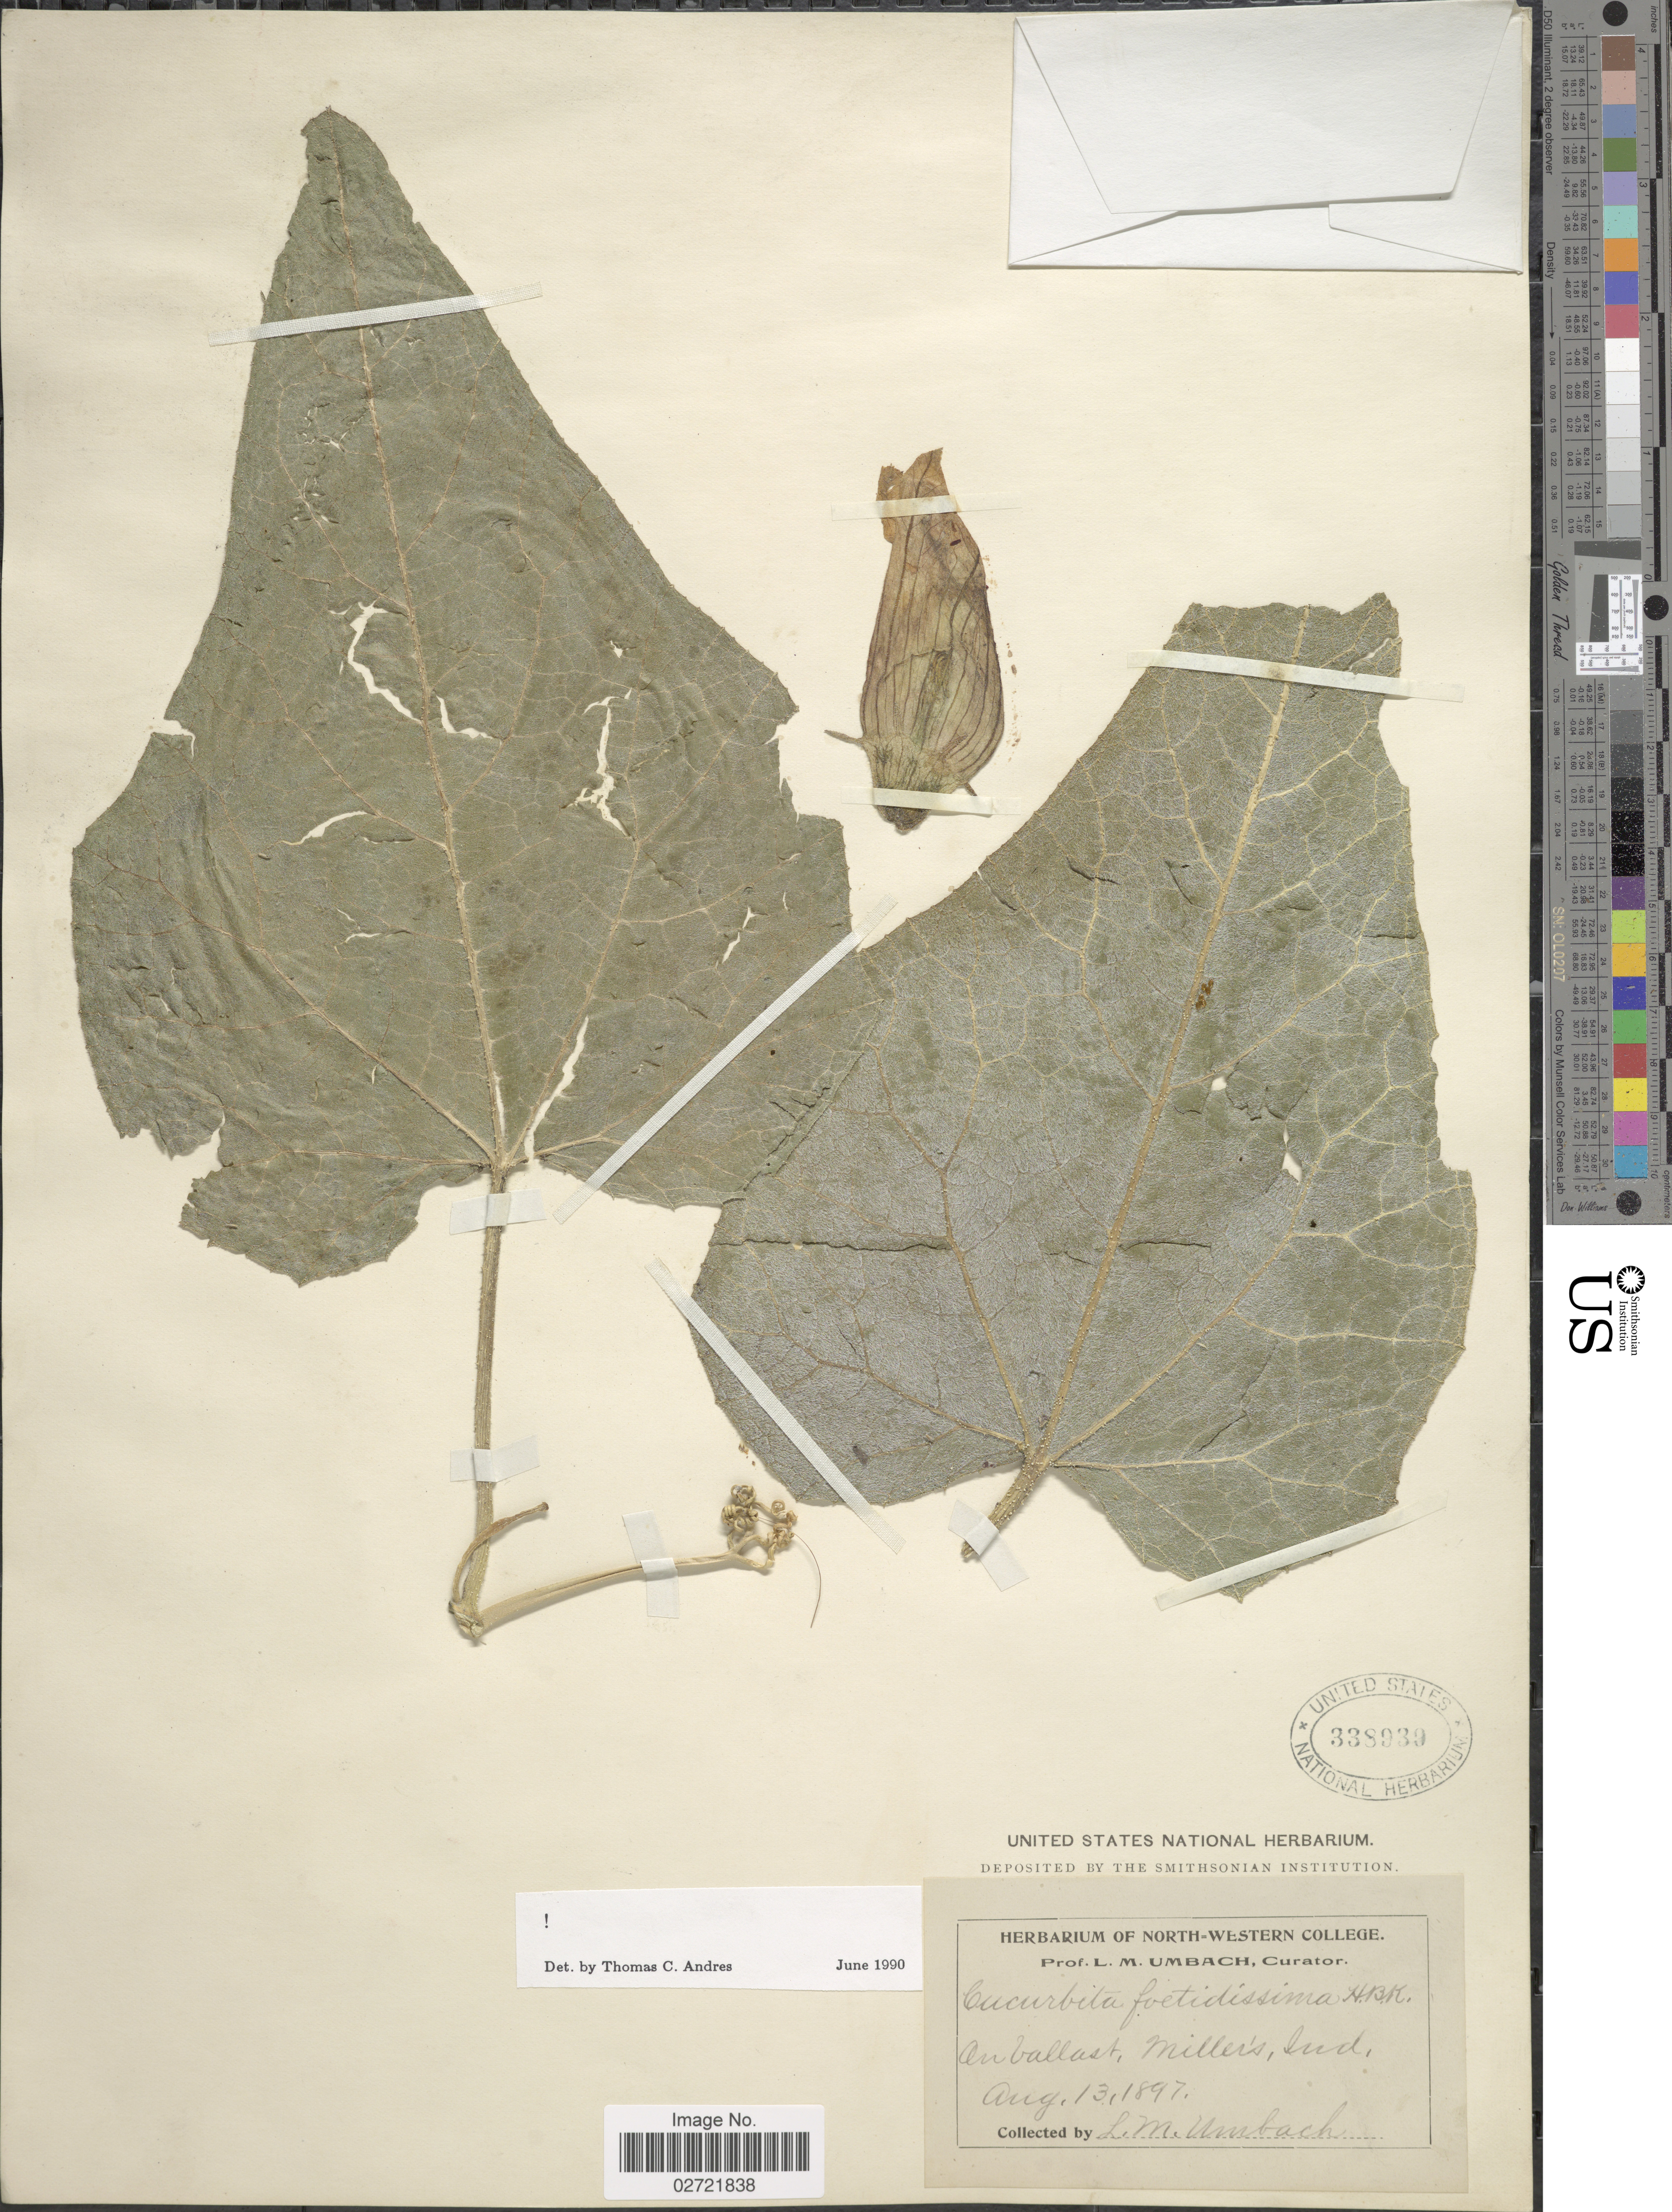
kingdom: Plantae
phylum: Tracheophyta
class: Magnoliopsida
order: Cucurbitales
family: Cucurbitaceae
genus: Cucurbita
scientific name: Cucurbita foetidissima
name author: Kunth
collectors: L. M. Umbach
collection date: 1897-08-13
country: United States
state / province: Indiana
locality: On ballast, Miller's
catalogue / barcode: US 338939